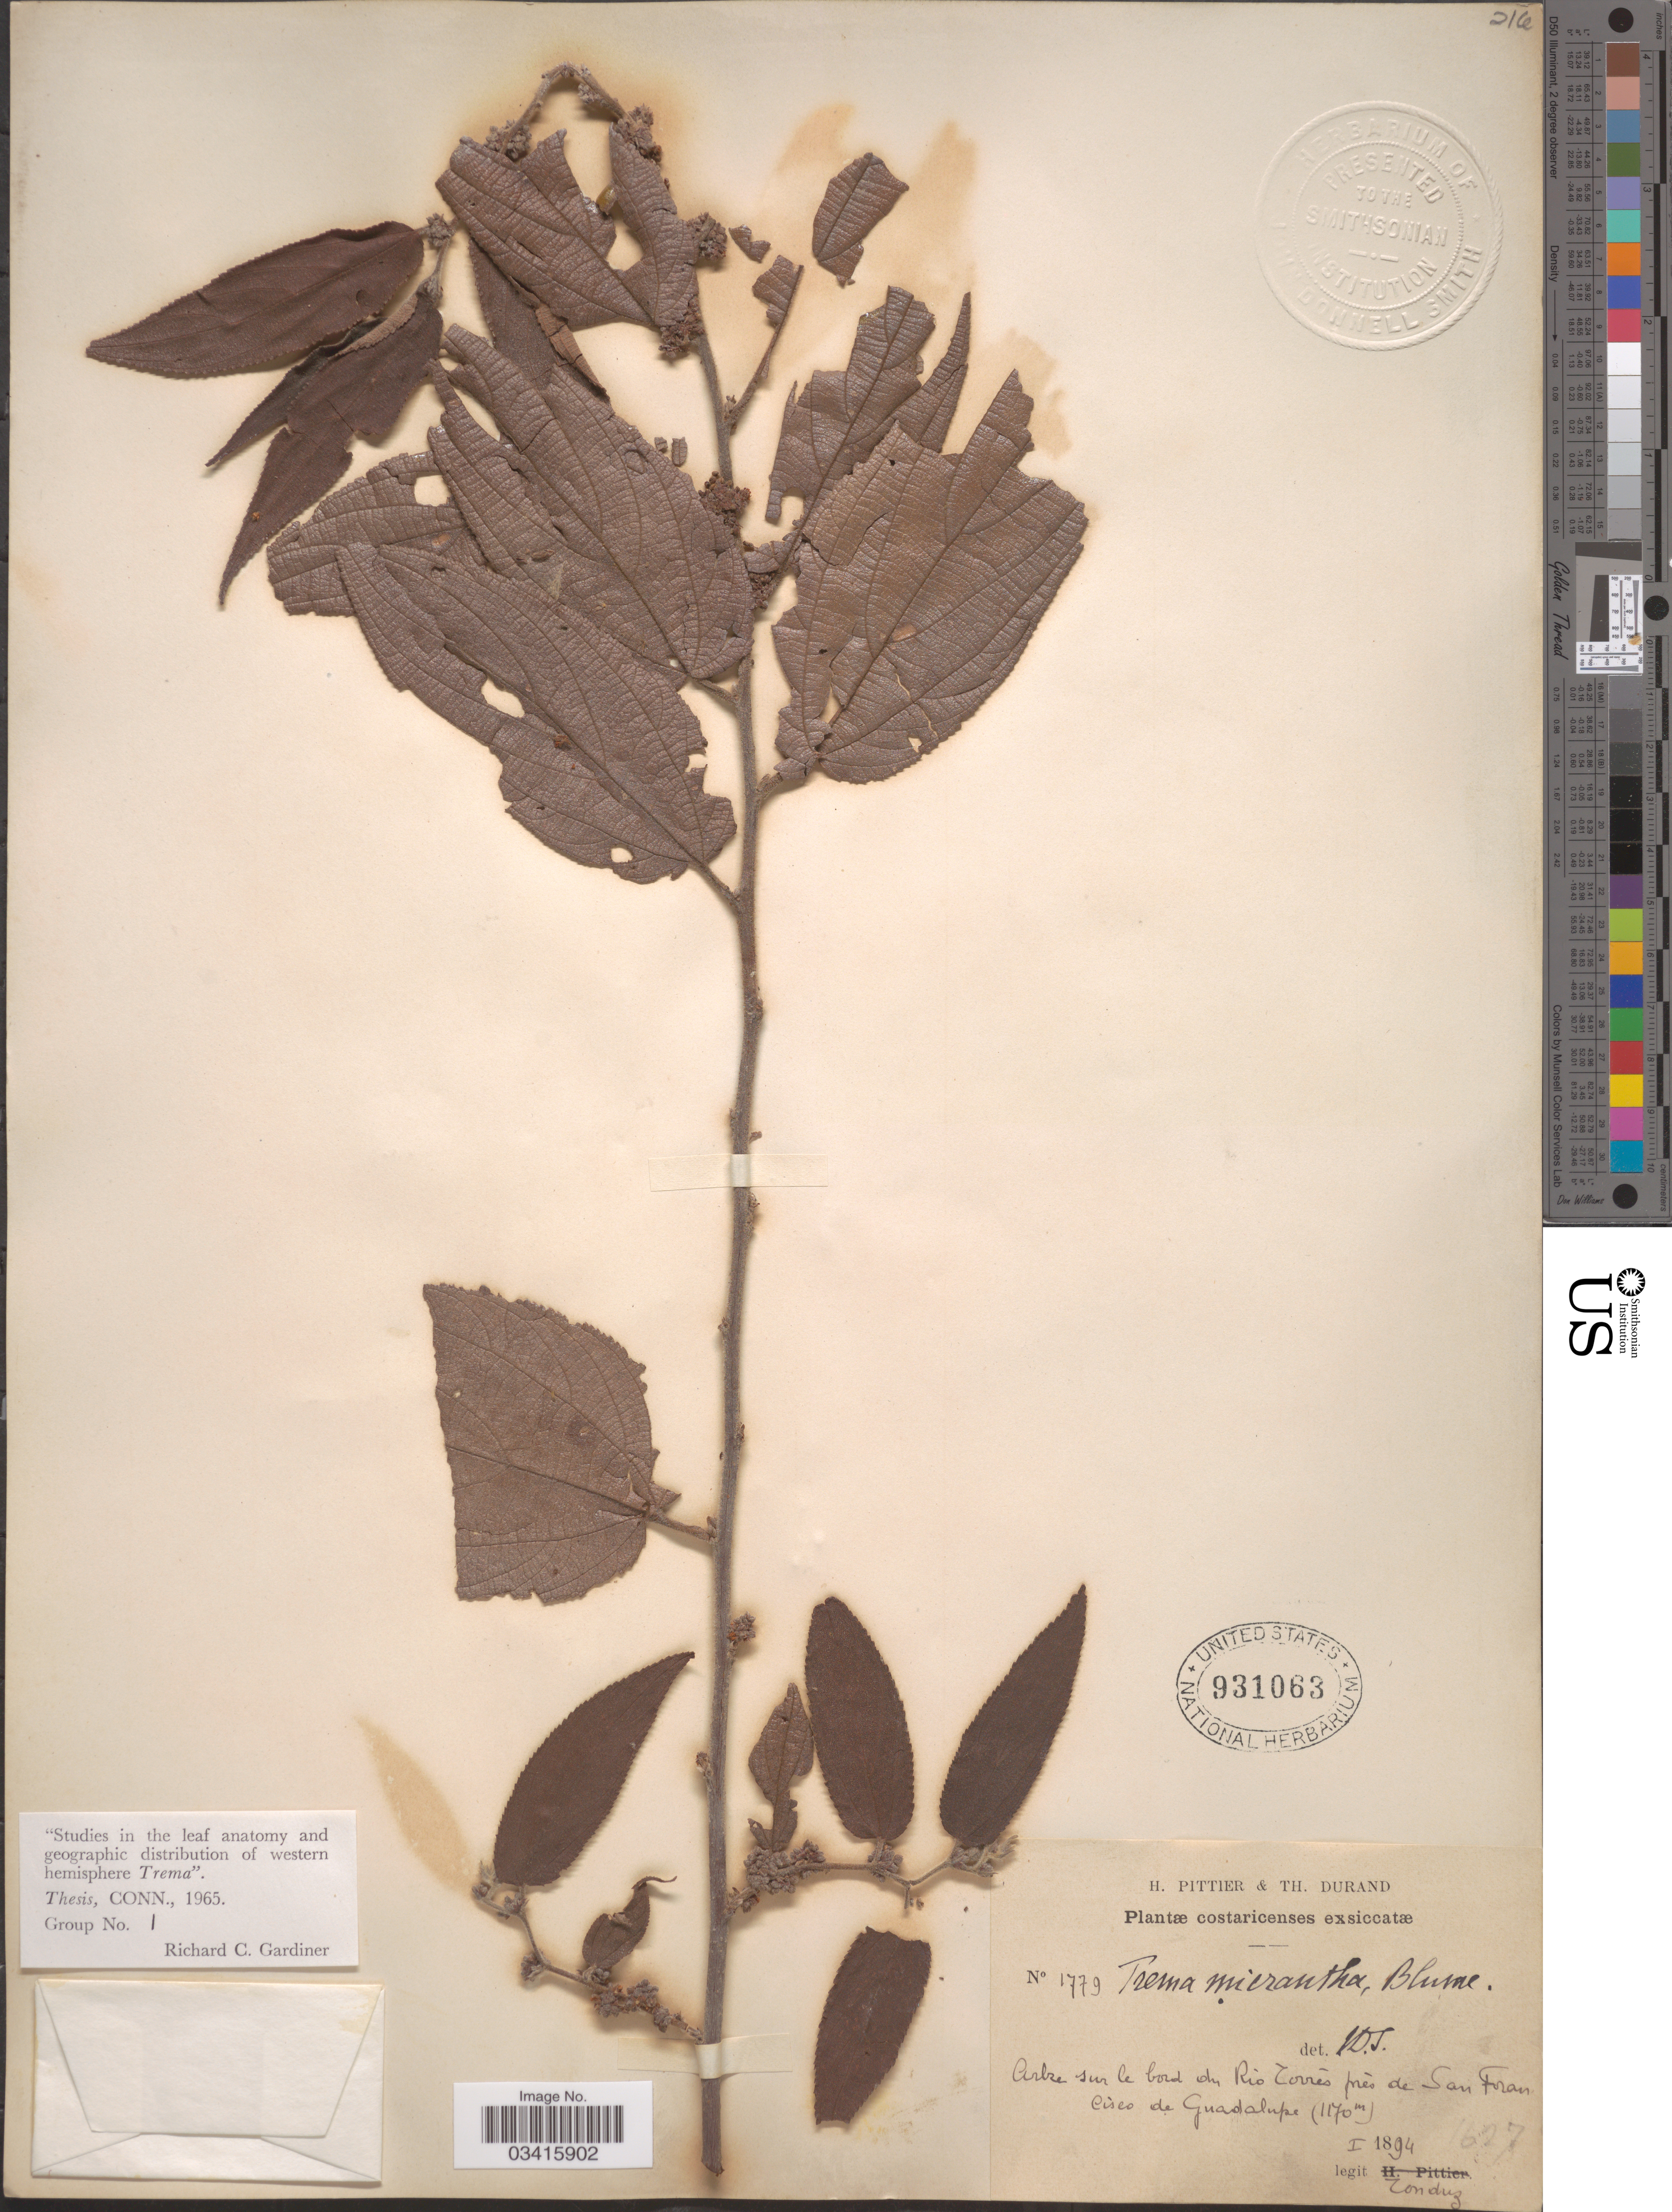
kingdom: Plantae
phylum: Tracheophyta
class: Magnoliopsida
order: Rosales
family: Cannabaceae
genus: Trema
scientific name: Trema micranthum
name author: (L.) Blume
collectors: Tonduz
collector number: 1779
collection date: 1894-01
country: Costa Rica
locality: Arbre sur le bord du Río Torres prés de San Francisco de Guadalupe.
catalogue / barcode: US 931063